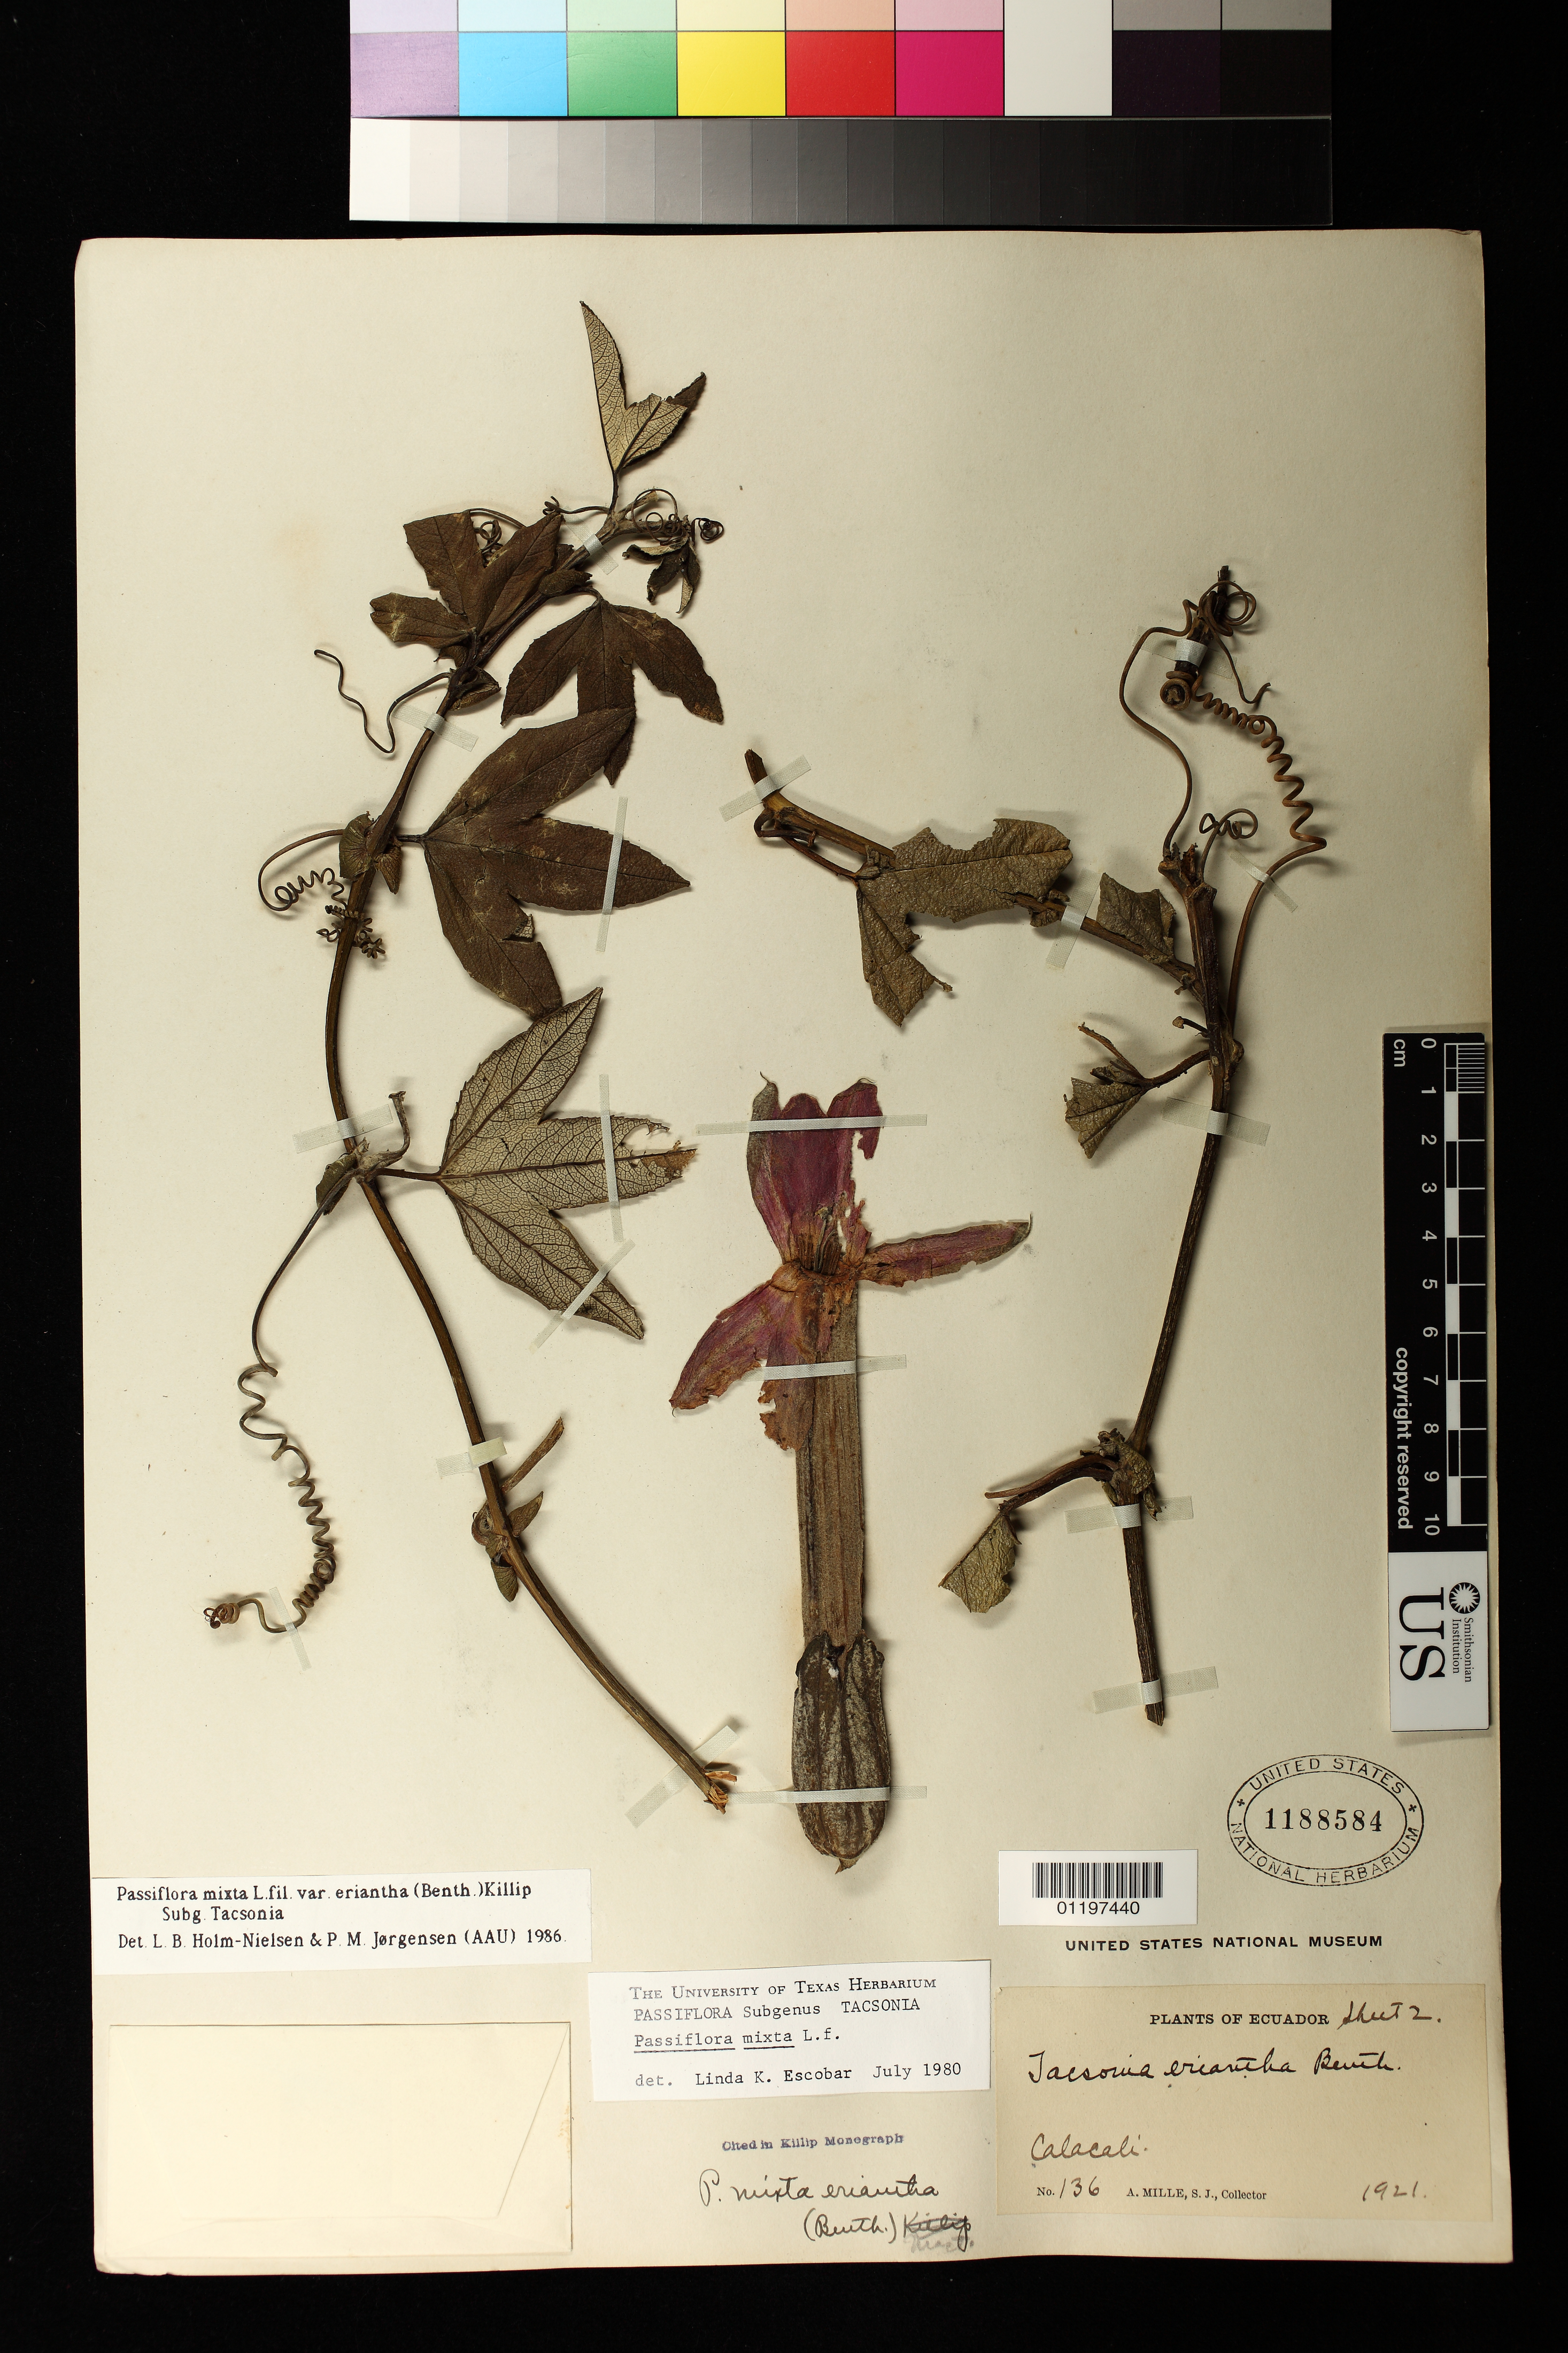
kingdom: Plantae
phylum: Tracheophyta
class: Magnoliopsida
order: Malpighiales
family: Passifloraceae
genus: Passiflora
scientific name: Passiflora mixta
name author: L. f.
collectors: A. Mille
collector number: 136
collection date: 1921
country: Ecuador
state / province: Pichincha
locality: Calacali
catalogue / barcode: US 1188584